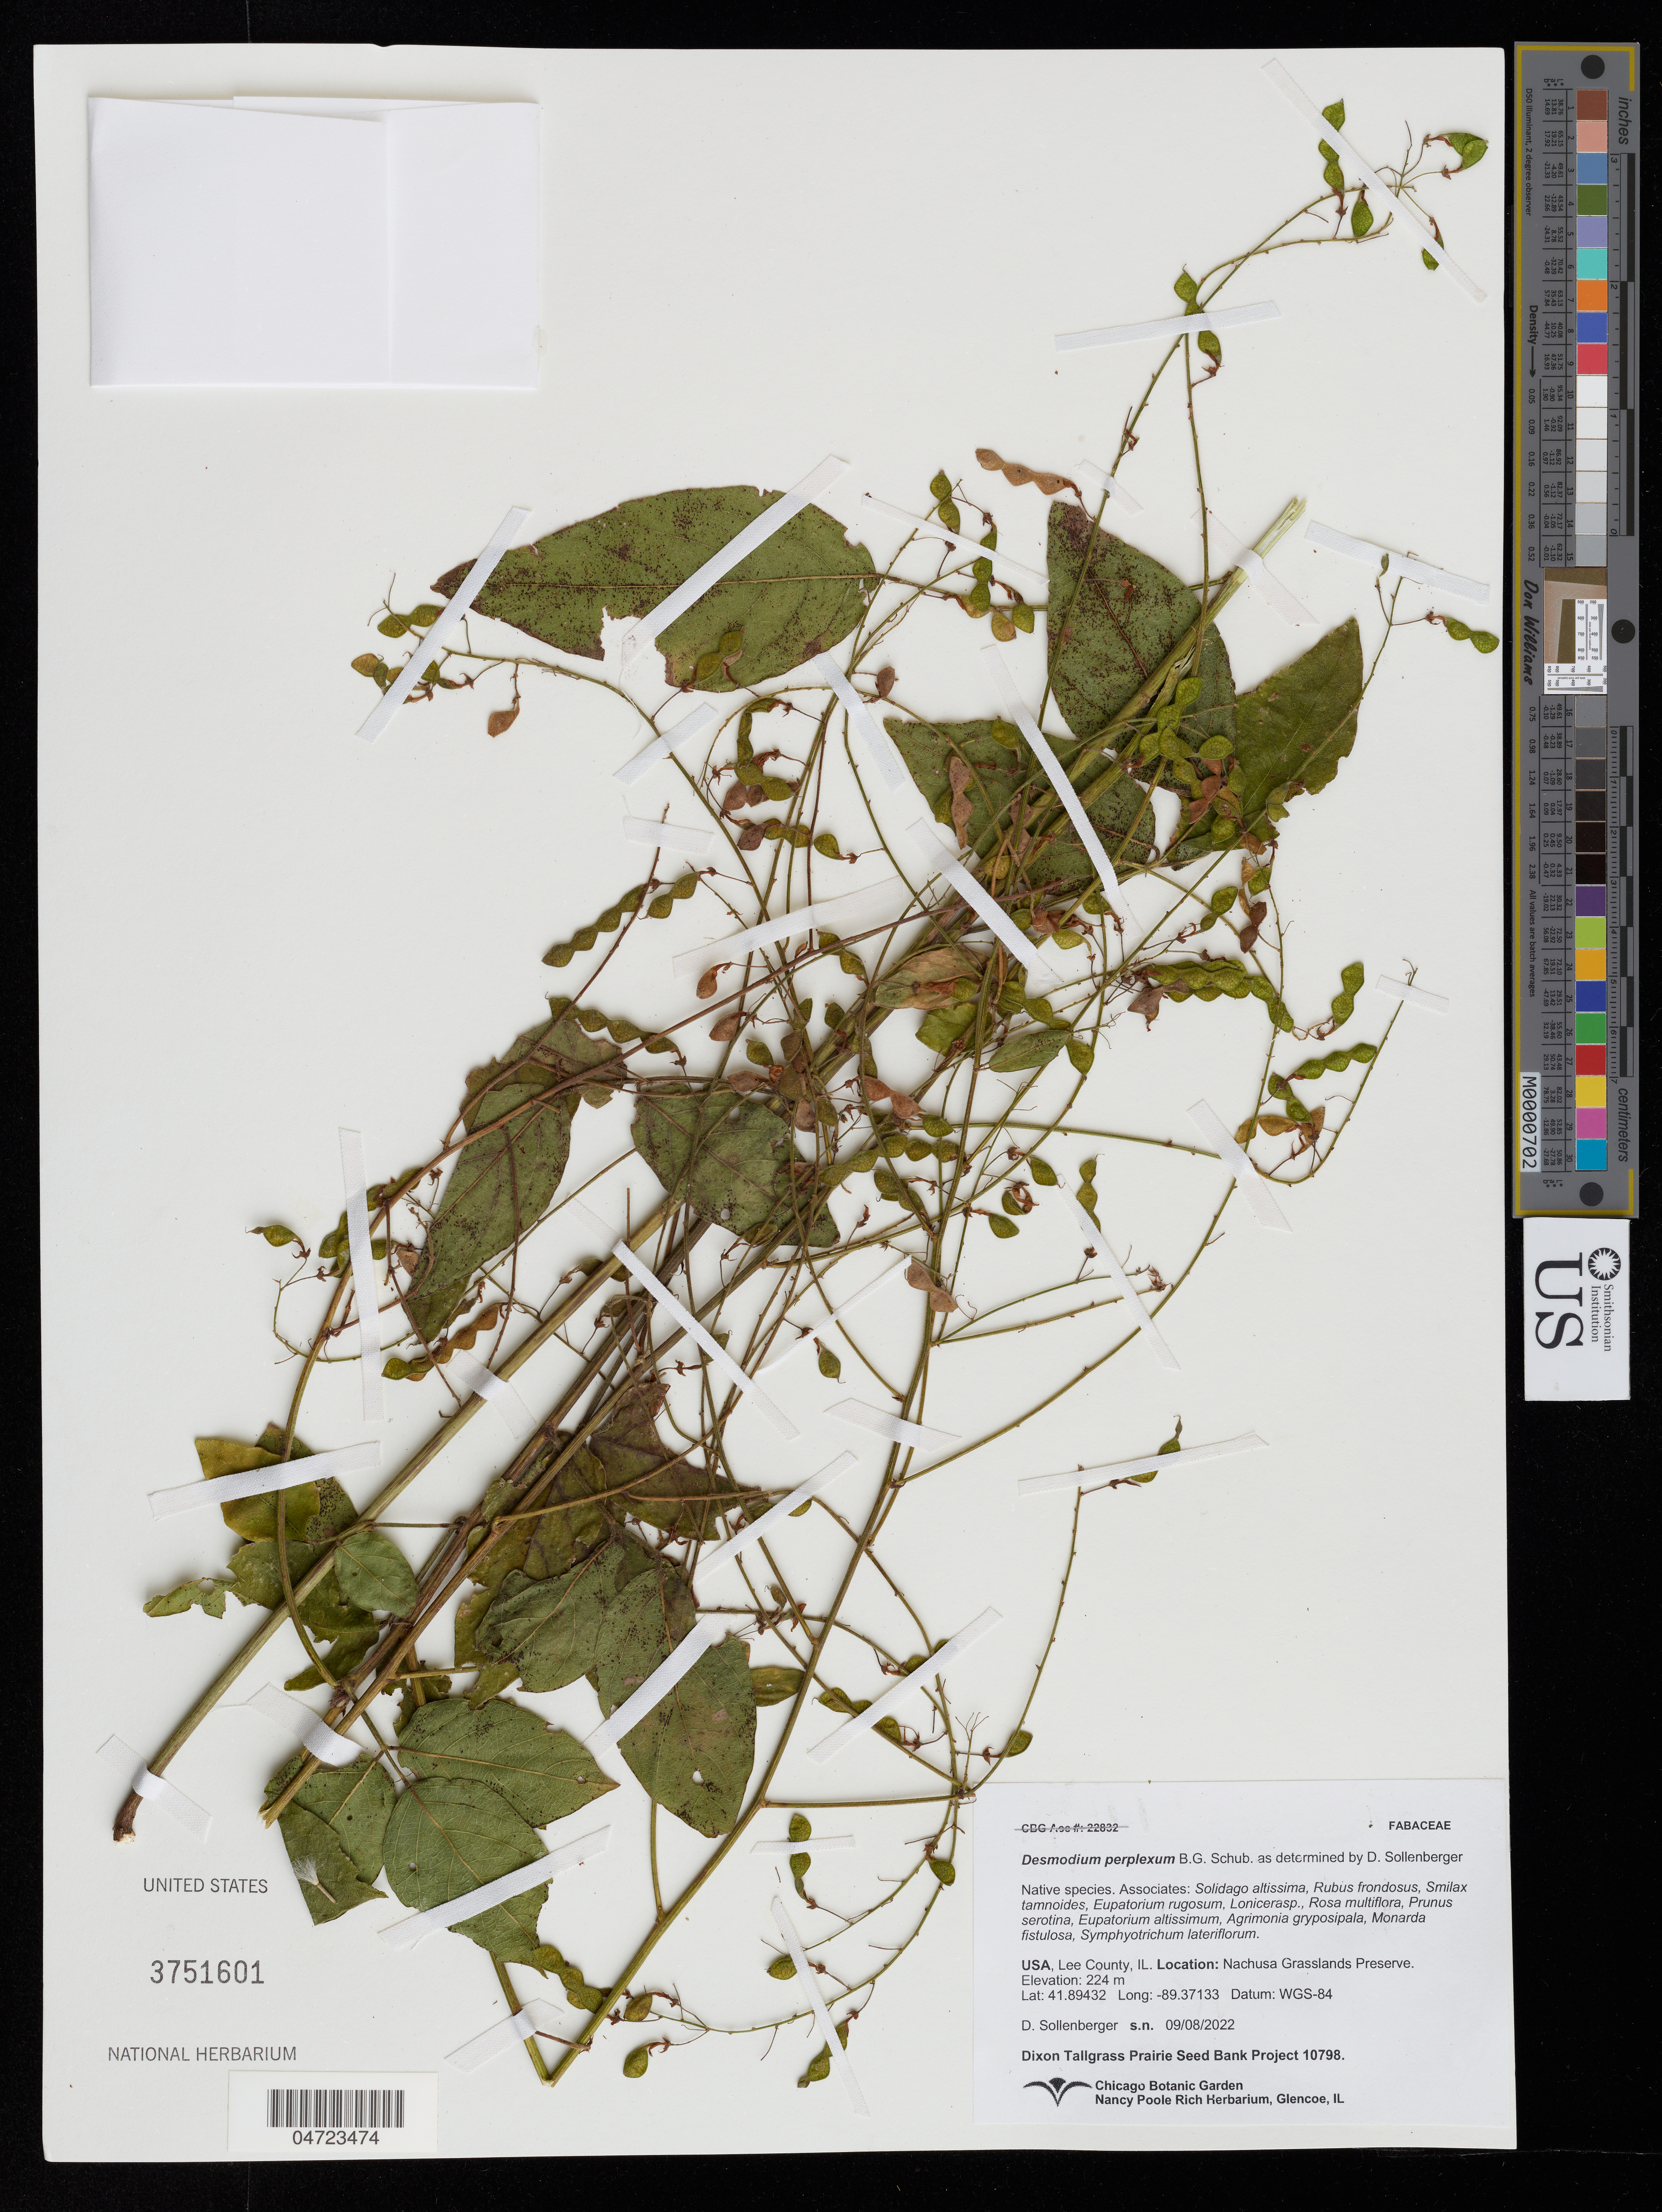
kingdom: Plantae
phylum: Tracheophyta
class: Magnoliopsida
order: Fabales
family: Fabaceae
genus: Desmodium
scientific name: Desmodium perplexum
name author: B.G. Schub.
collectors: D. Sollenberger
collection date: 2022-09-08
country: United States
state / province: Illinois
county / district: Lee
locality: Lee County. Nachusa Grasslands Preserve.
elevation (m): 224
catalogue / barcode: US 3751601